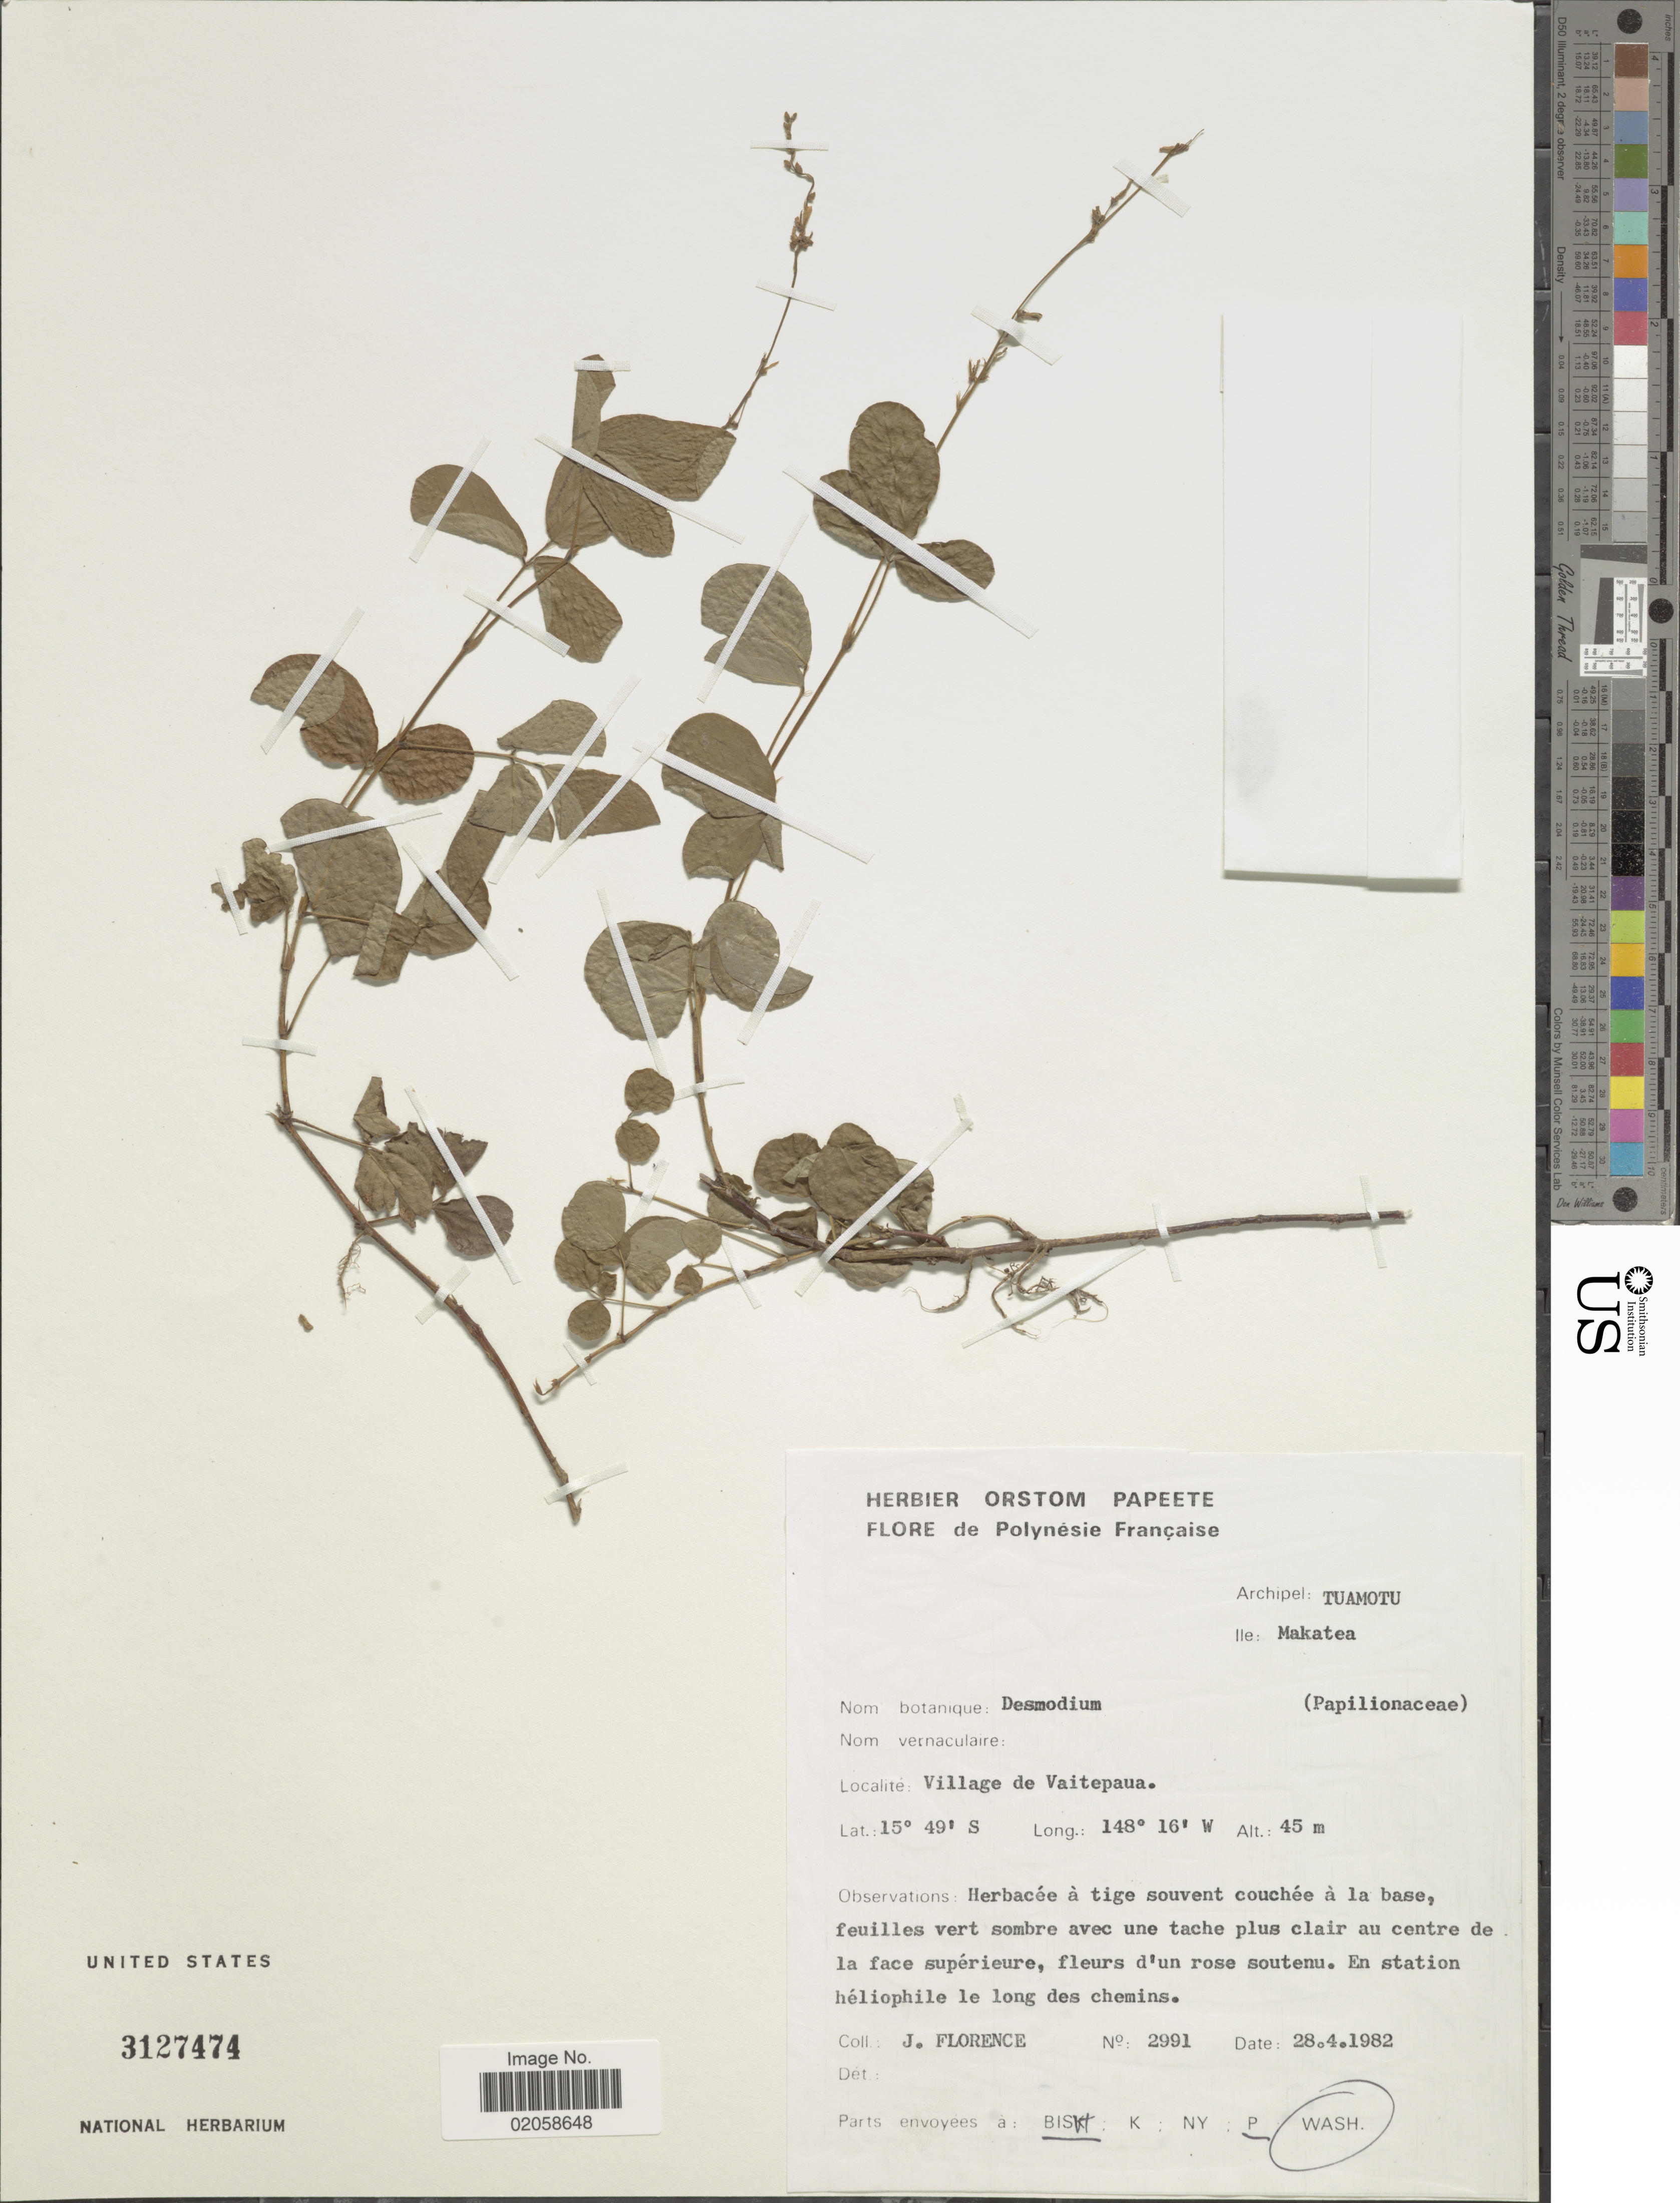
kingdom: Plantae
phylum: Tracheophyta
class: Magnoliopsida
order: Fabales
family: Fabaceae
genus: Grona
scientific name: Grona adscendens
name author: (Sw.) H. Ohashi & K. Ohashi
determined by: Strong, Mark T., (BOT), Smithsonian Institution - National Museum of Natural History (UNITED STATES)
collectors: J. Florence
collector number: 2991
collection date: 1982-04-28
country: French Polynesia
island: Makatea [Aurora]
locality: Tuamotu, Makatea. Village de Vaitepaua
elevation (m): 45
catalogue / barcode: US 3127474